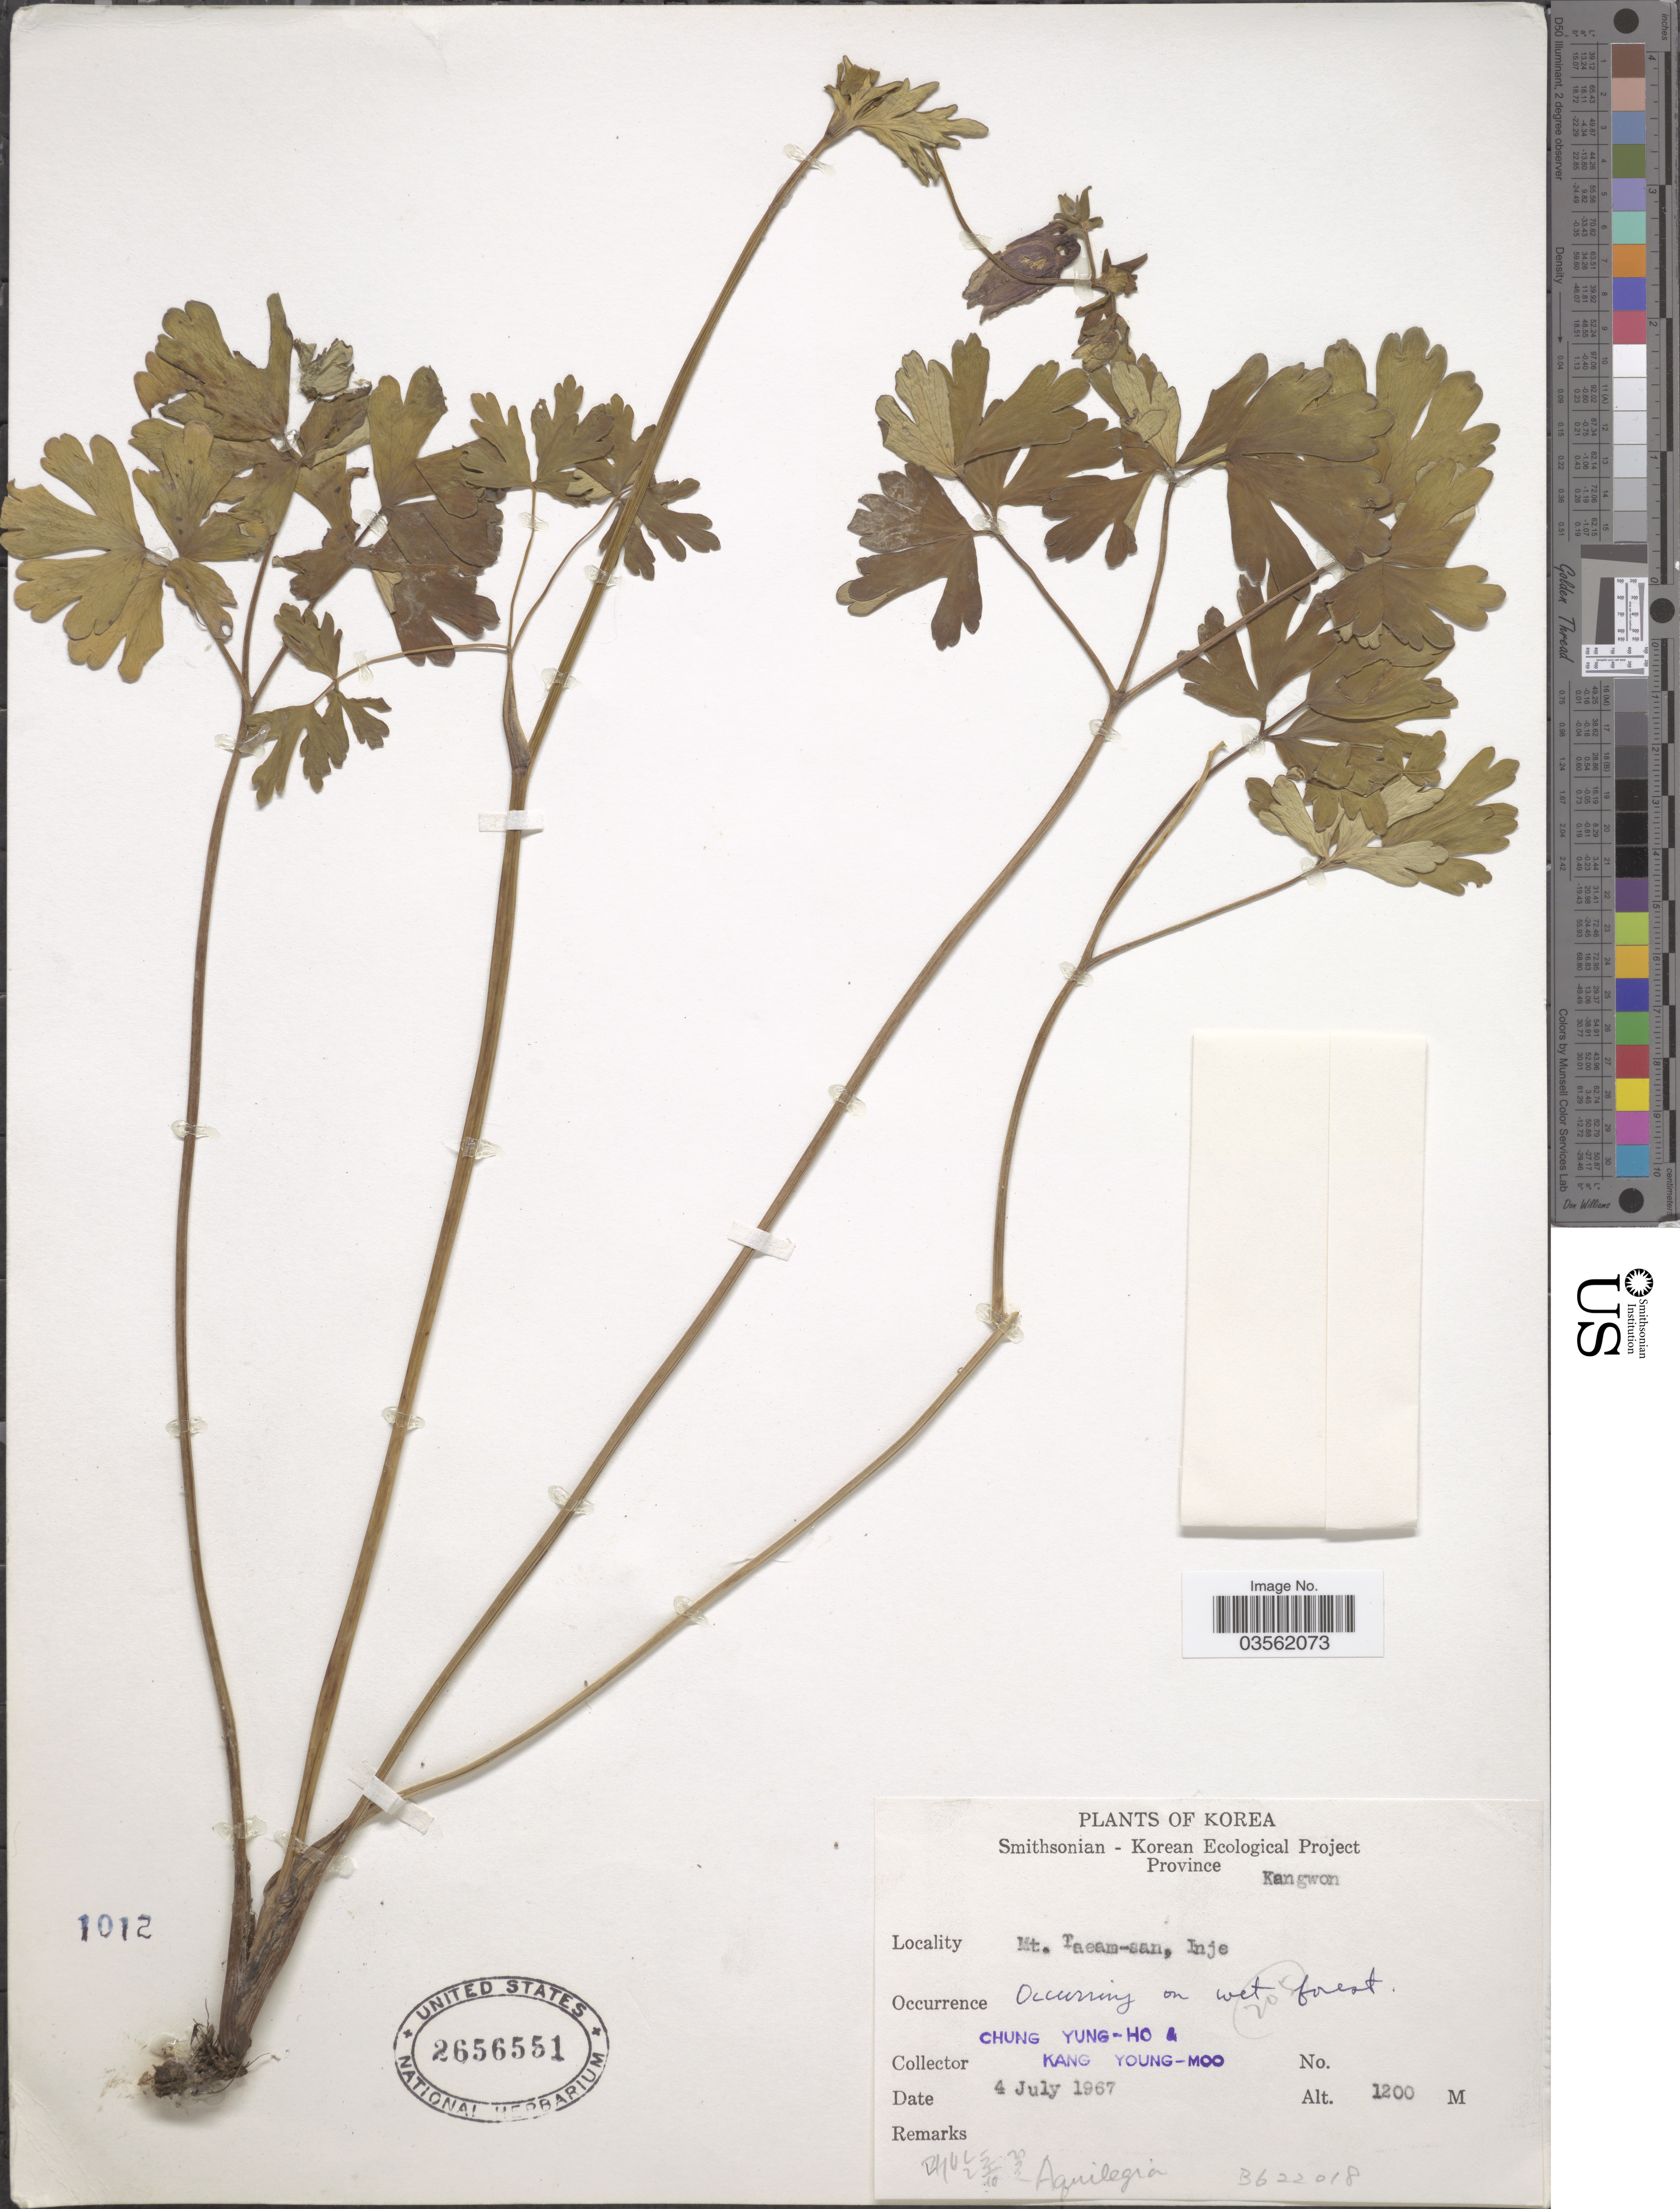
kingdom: Plantae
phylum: Tracheophyta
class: Magnoliopsida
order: Ranunculales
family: Ranunculaceae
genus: Aquilegia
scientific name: Aquilegia sp.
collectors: C. Yung-Ho & K. Young-Moo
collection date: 1967-07-04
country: North Korea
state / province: Kangwon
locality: Korea. Mt. Taeam-san, Inje.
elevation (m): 1200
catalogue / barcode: US 2656551